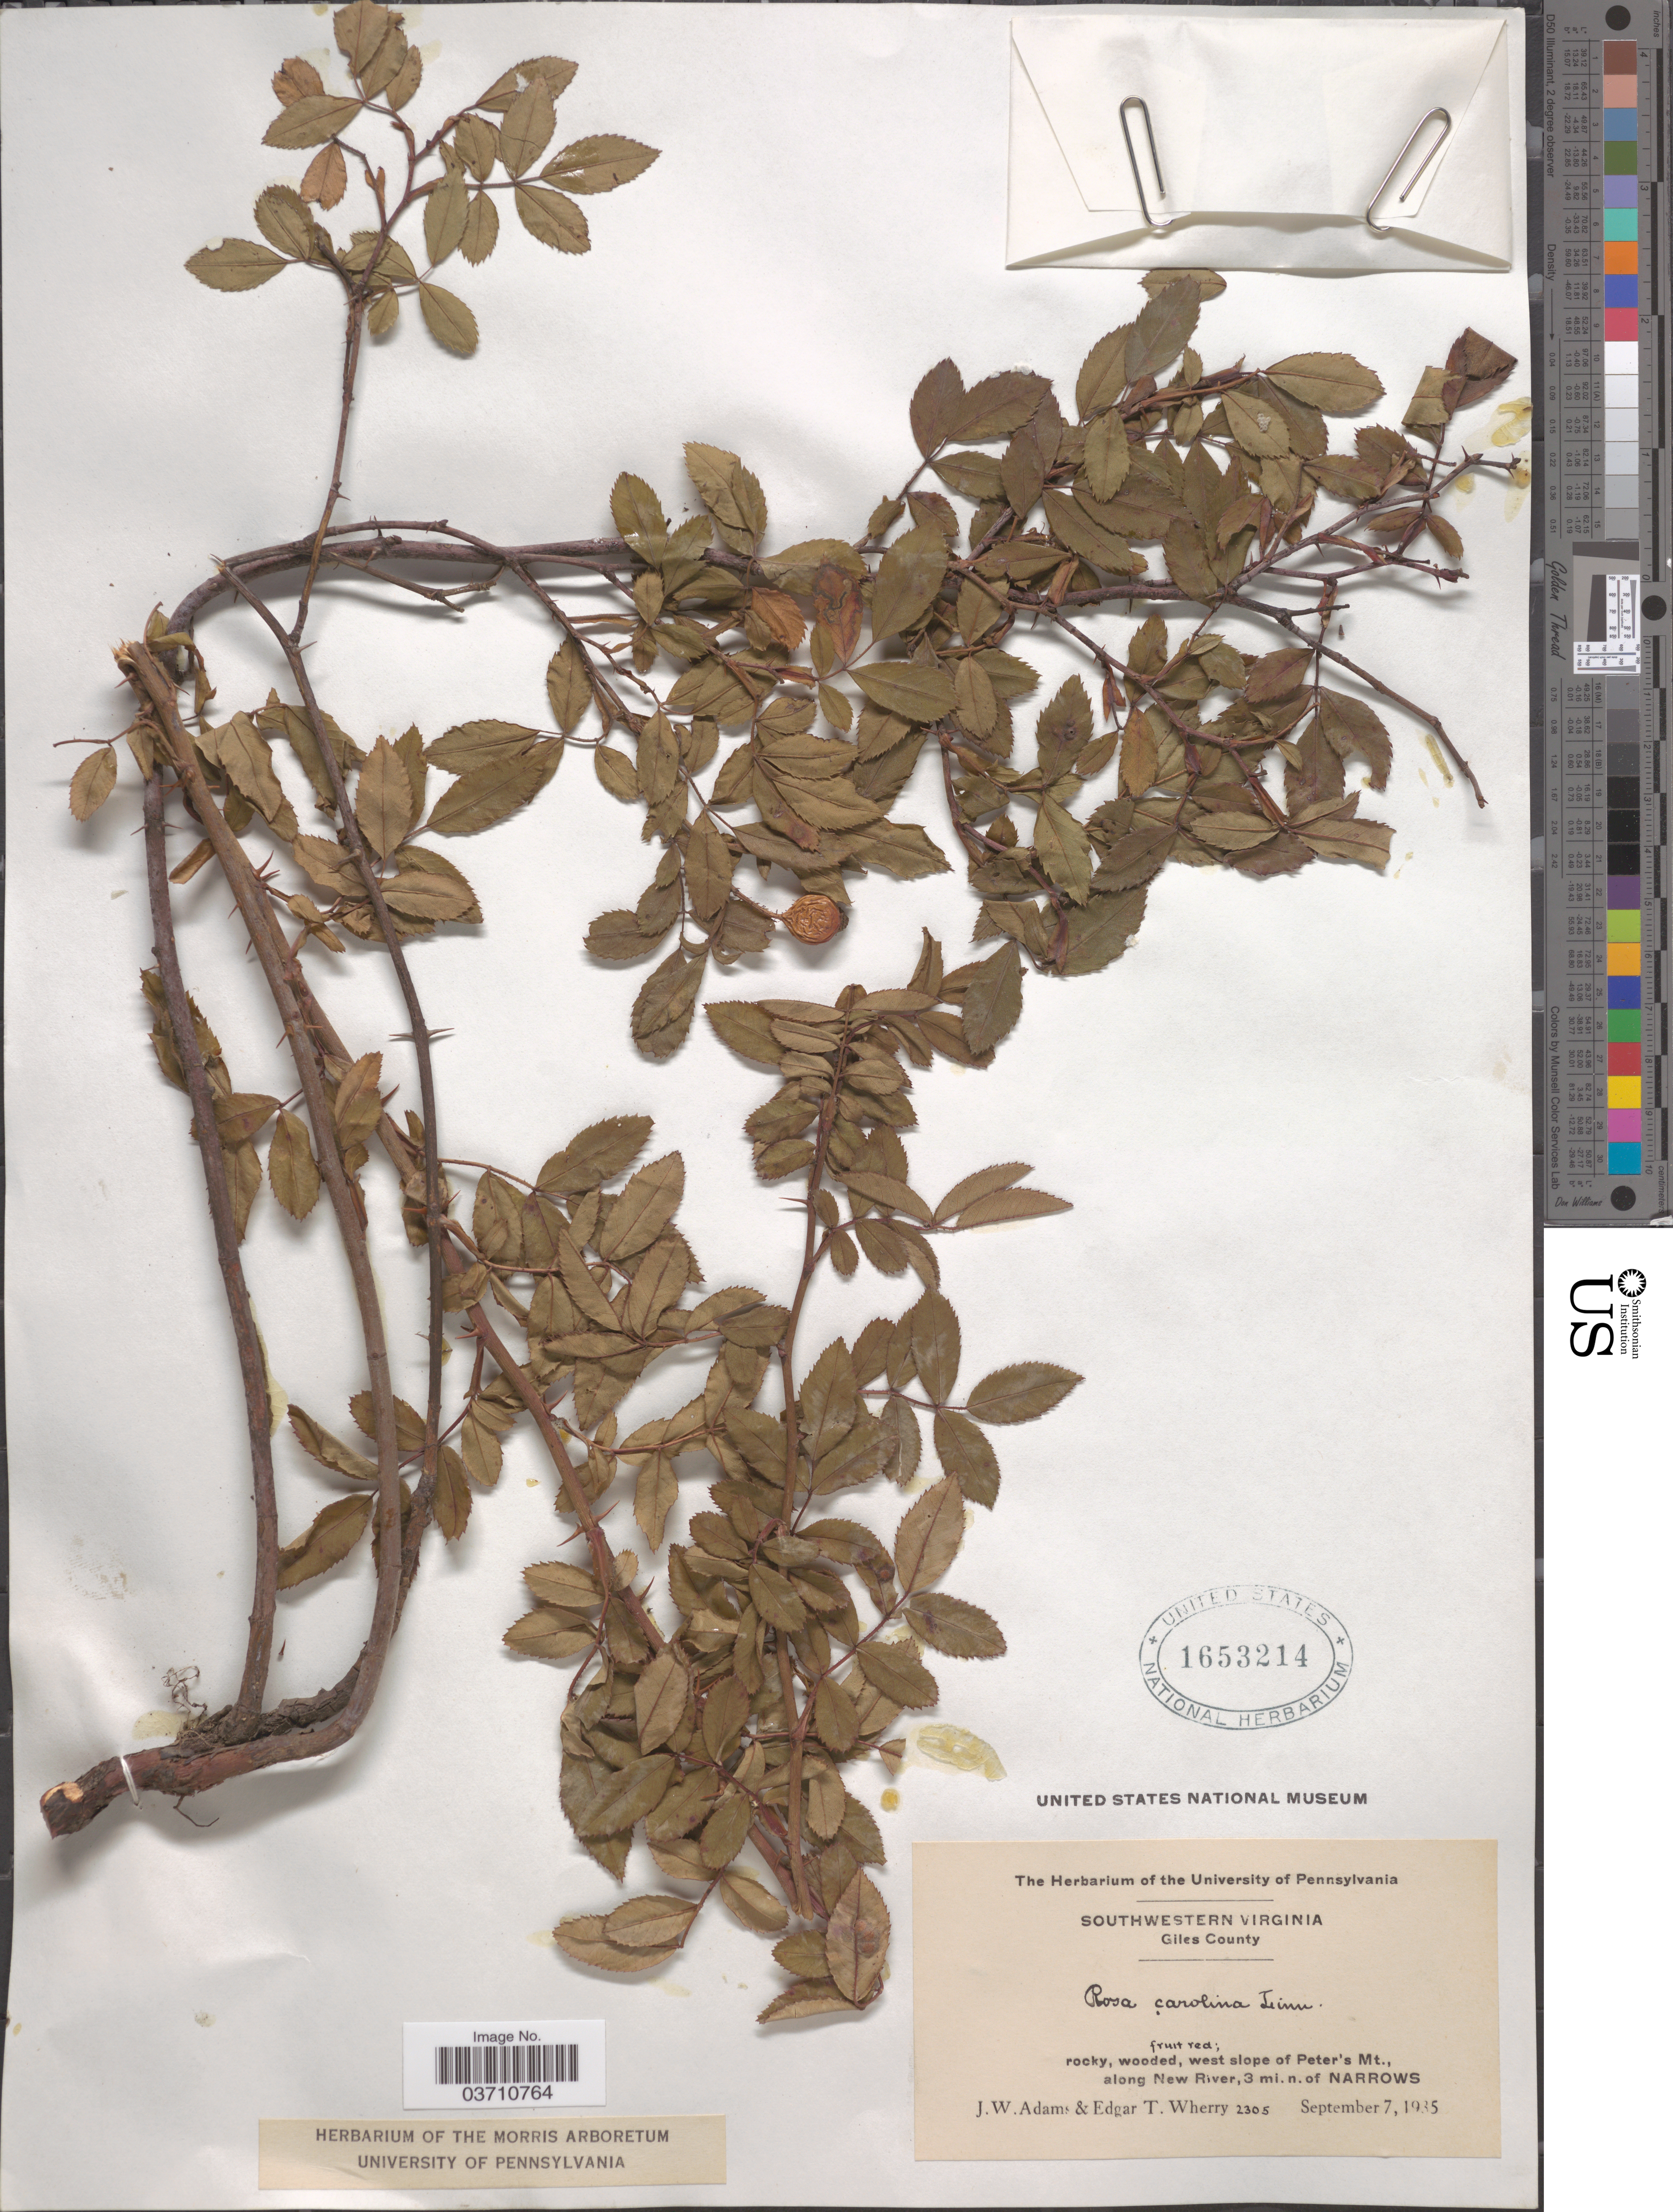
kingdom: Plantae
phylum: Tracheophyta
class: Magnoliopsida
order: Rosales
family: Rosaceae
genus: Rosa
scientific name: Rosa carolina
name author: L.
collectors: J. Adams & E. T. Wherry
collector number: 2305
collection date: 1935-09-07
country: United States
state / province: Virginia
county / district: Giles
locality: Southwestern Virginia. Giles County. West slope of Peter's Mt., along New River, 3 mi. n. of Narrows.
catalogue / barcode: US 1653214